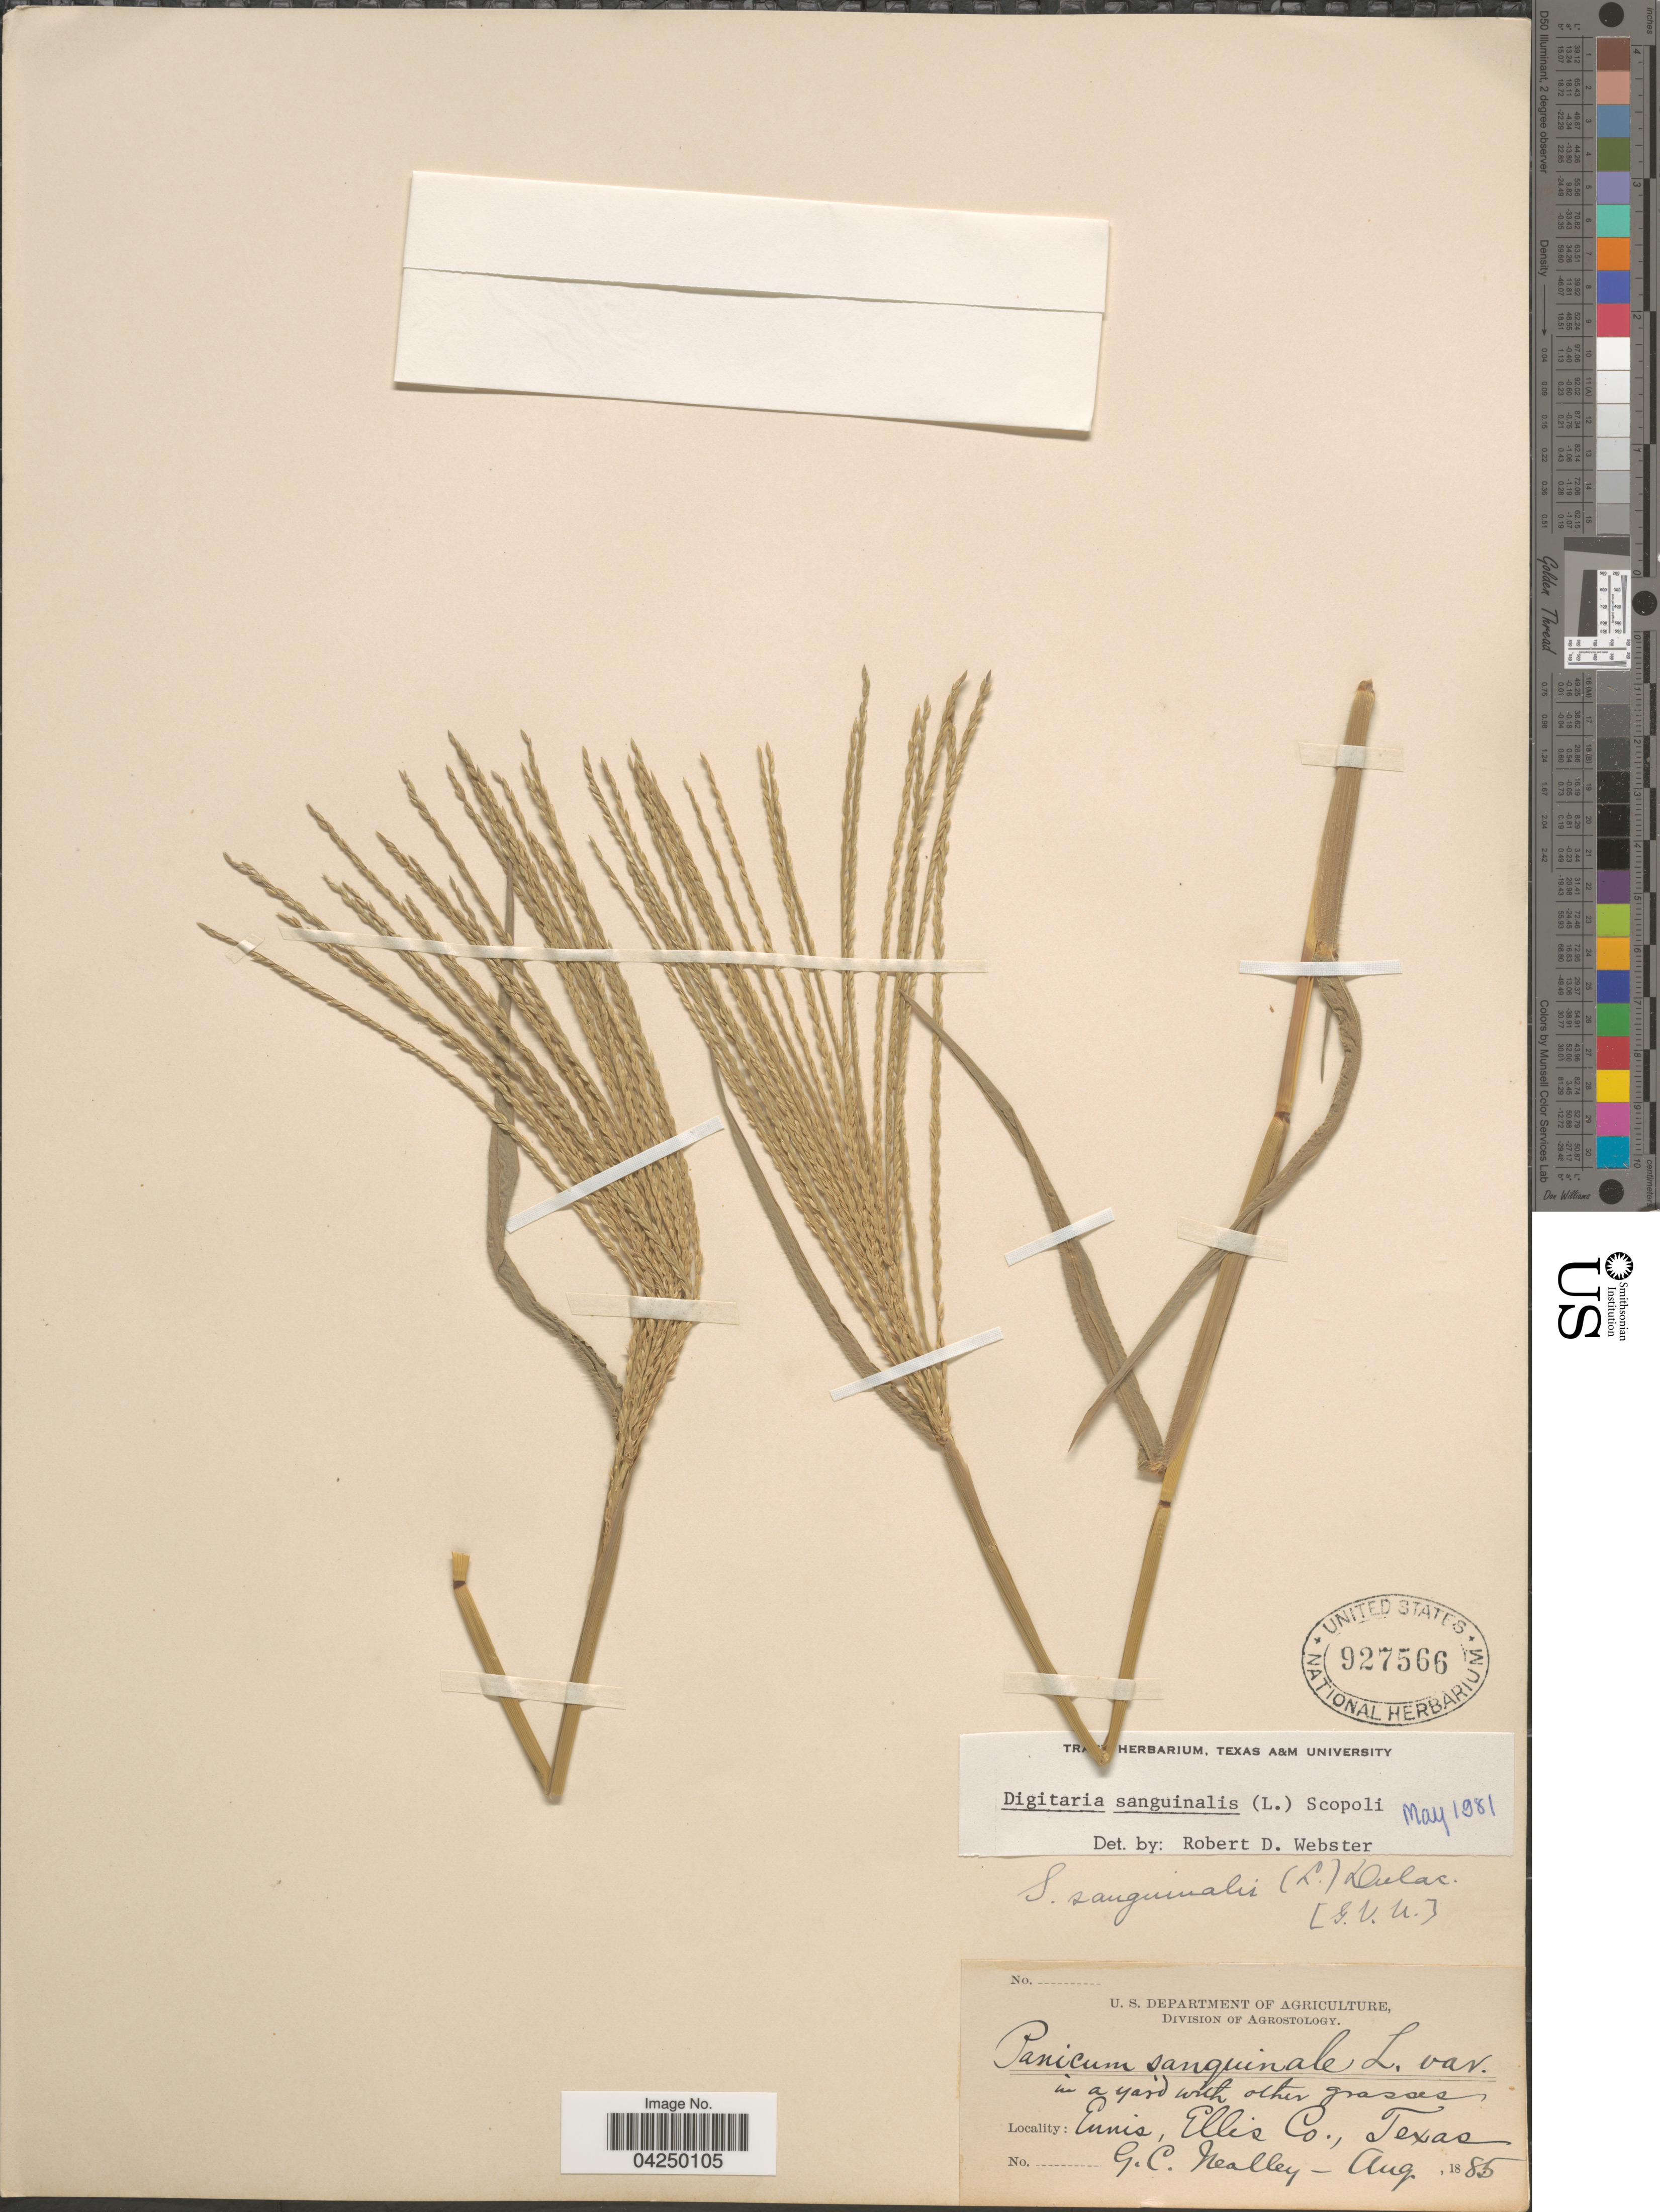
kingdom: Plantae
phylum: Tracheophyta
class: Liliopsida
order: Poales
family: Poaceae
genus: Digitaria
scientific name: Digitaria sanguinalis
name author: (L.) Scop.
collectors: G. C. Nealley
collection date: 1885-08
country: United States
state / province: Texas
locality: Eunis, Ellis Co.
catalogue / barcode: US 927566